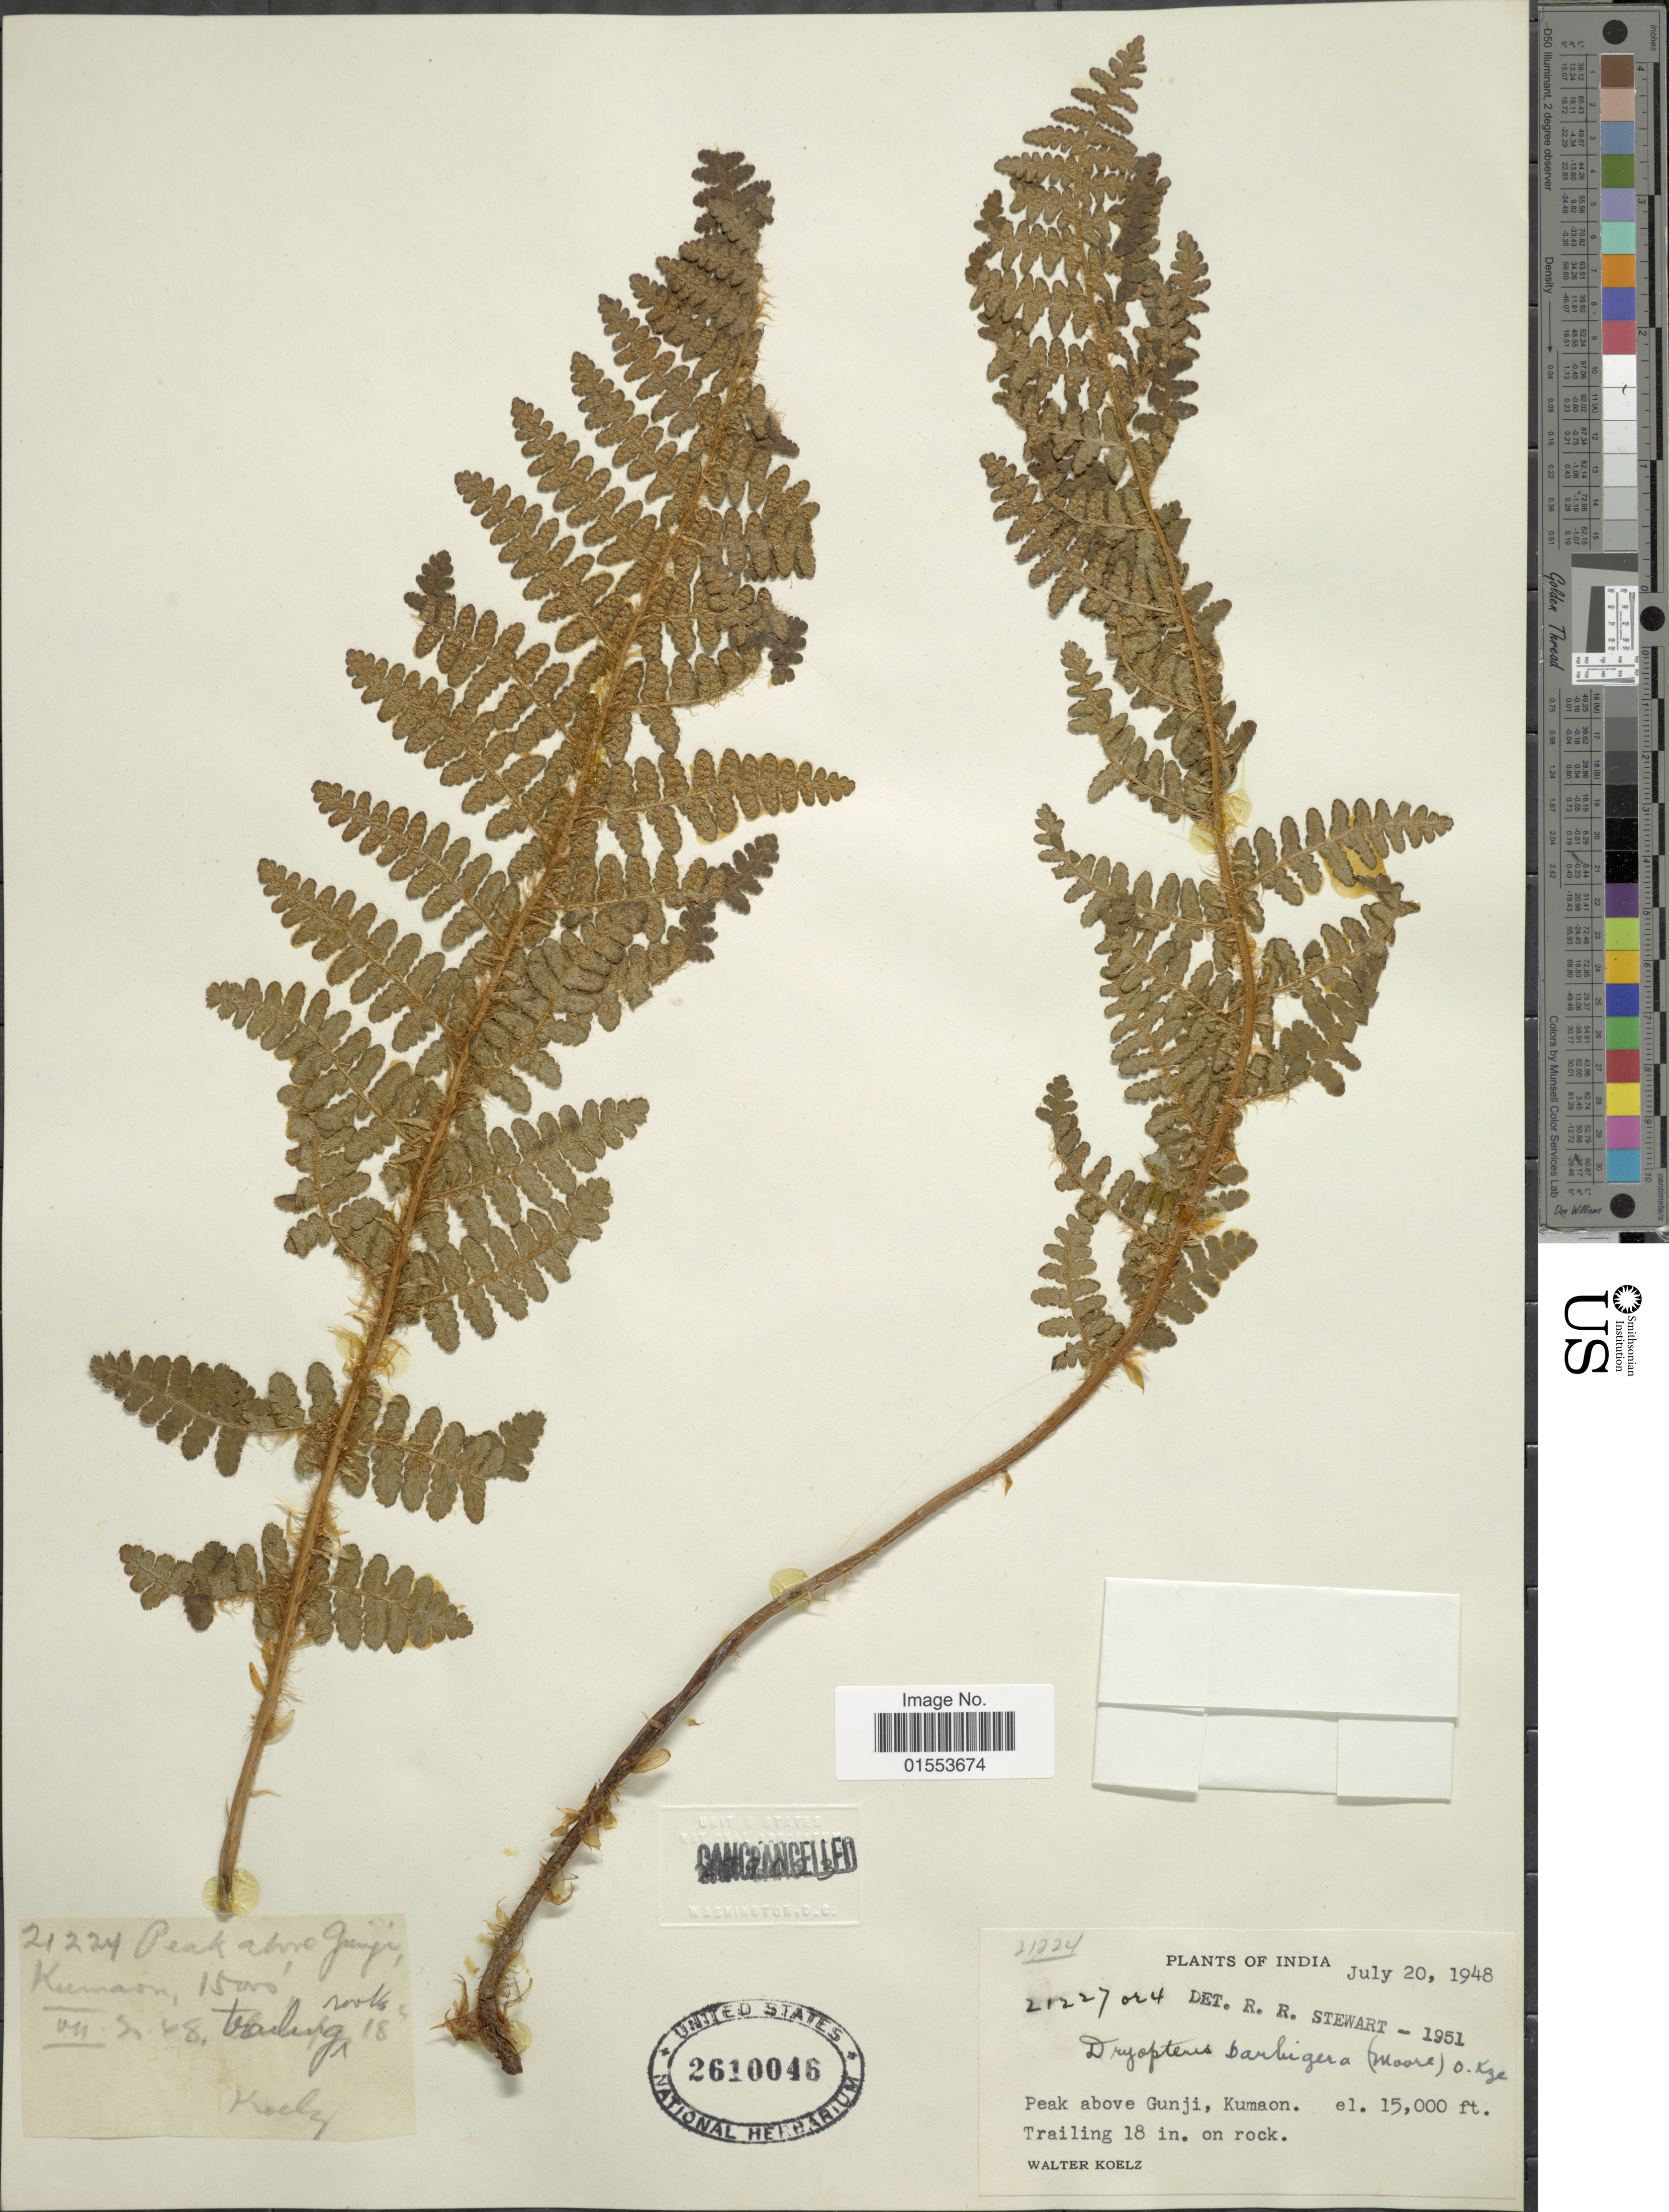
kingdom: Plantae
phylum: Tracheophyta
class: Polypodiopsida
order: Polypodiales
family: Dryopteridaceae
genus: Dryopteris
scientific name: Dryopteris barbigera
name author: (Hook.) Kuntze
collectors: W. N. Koelz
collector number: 21227/21224*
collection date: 1948-07-20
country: India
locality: India, Peak above Gunji, Kumaon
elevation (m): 4572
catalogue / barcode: US 2610046